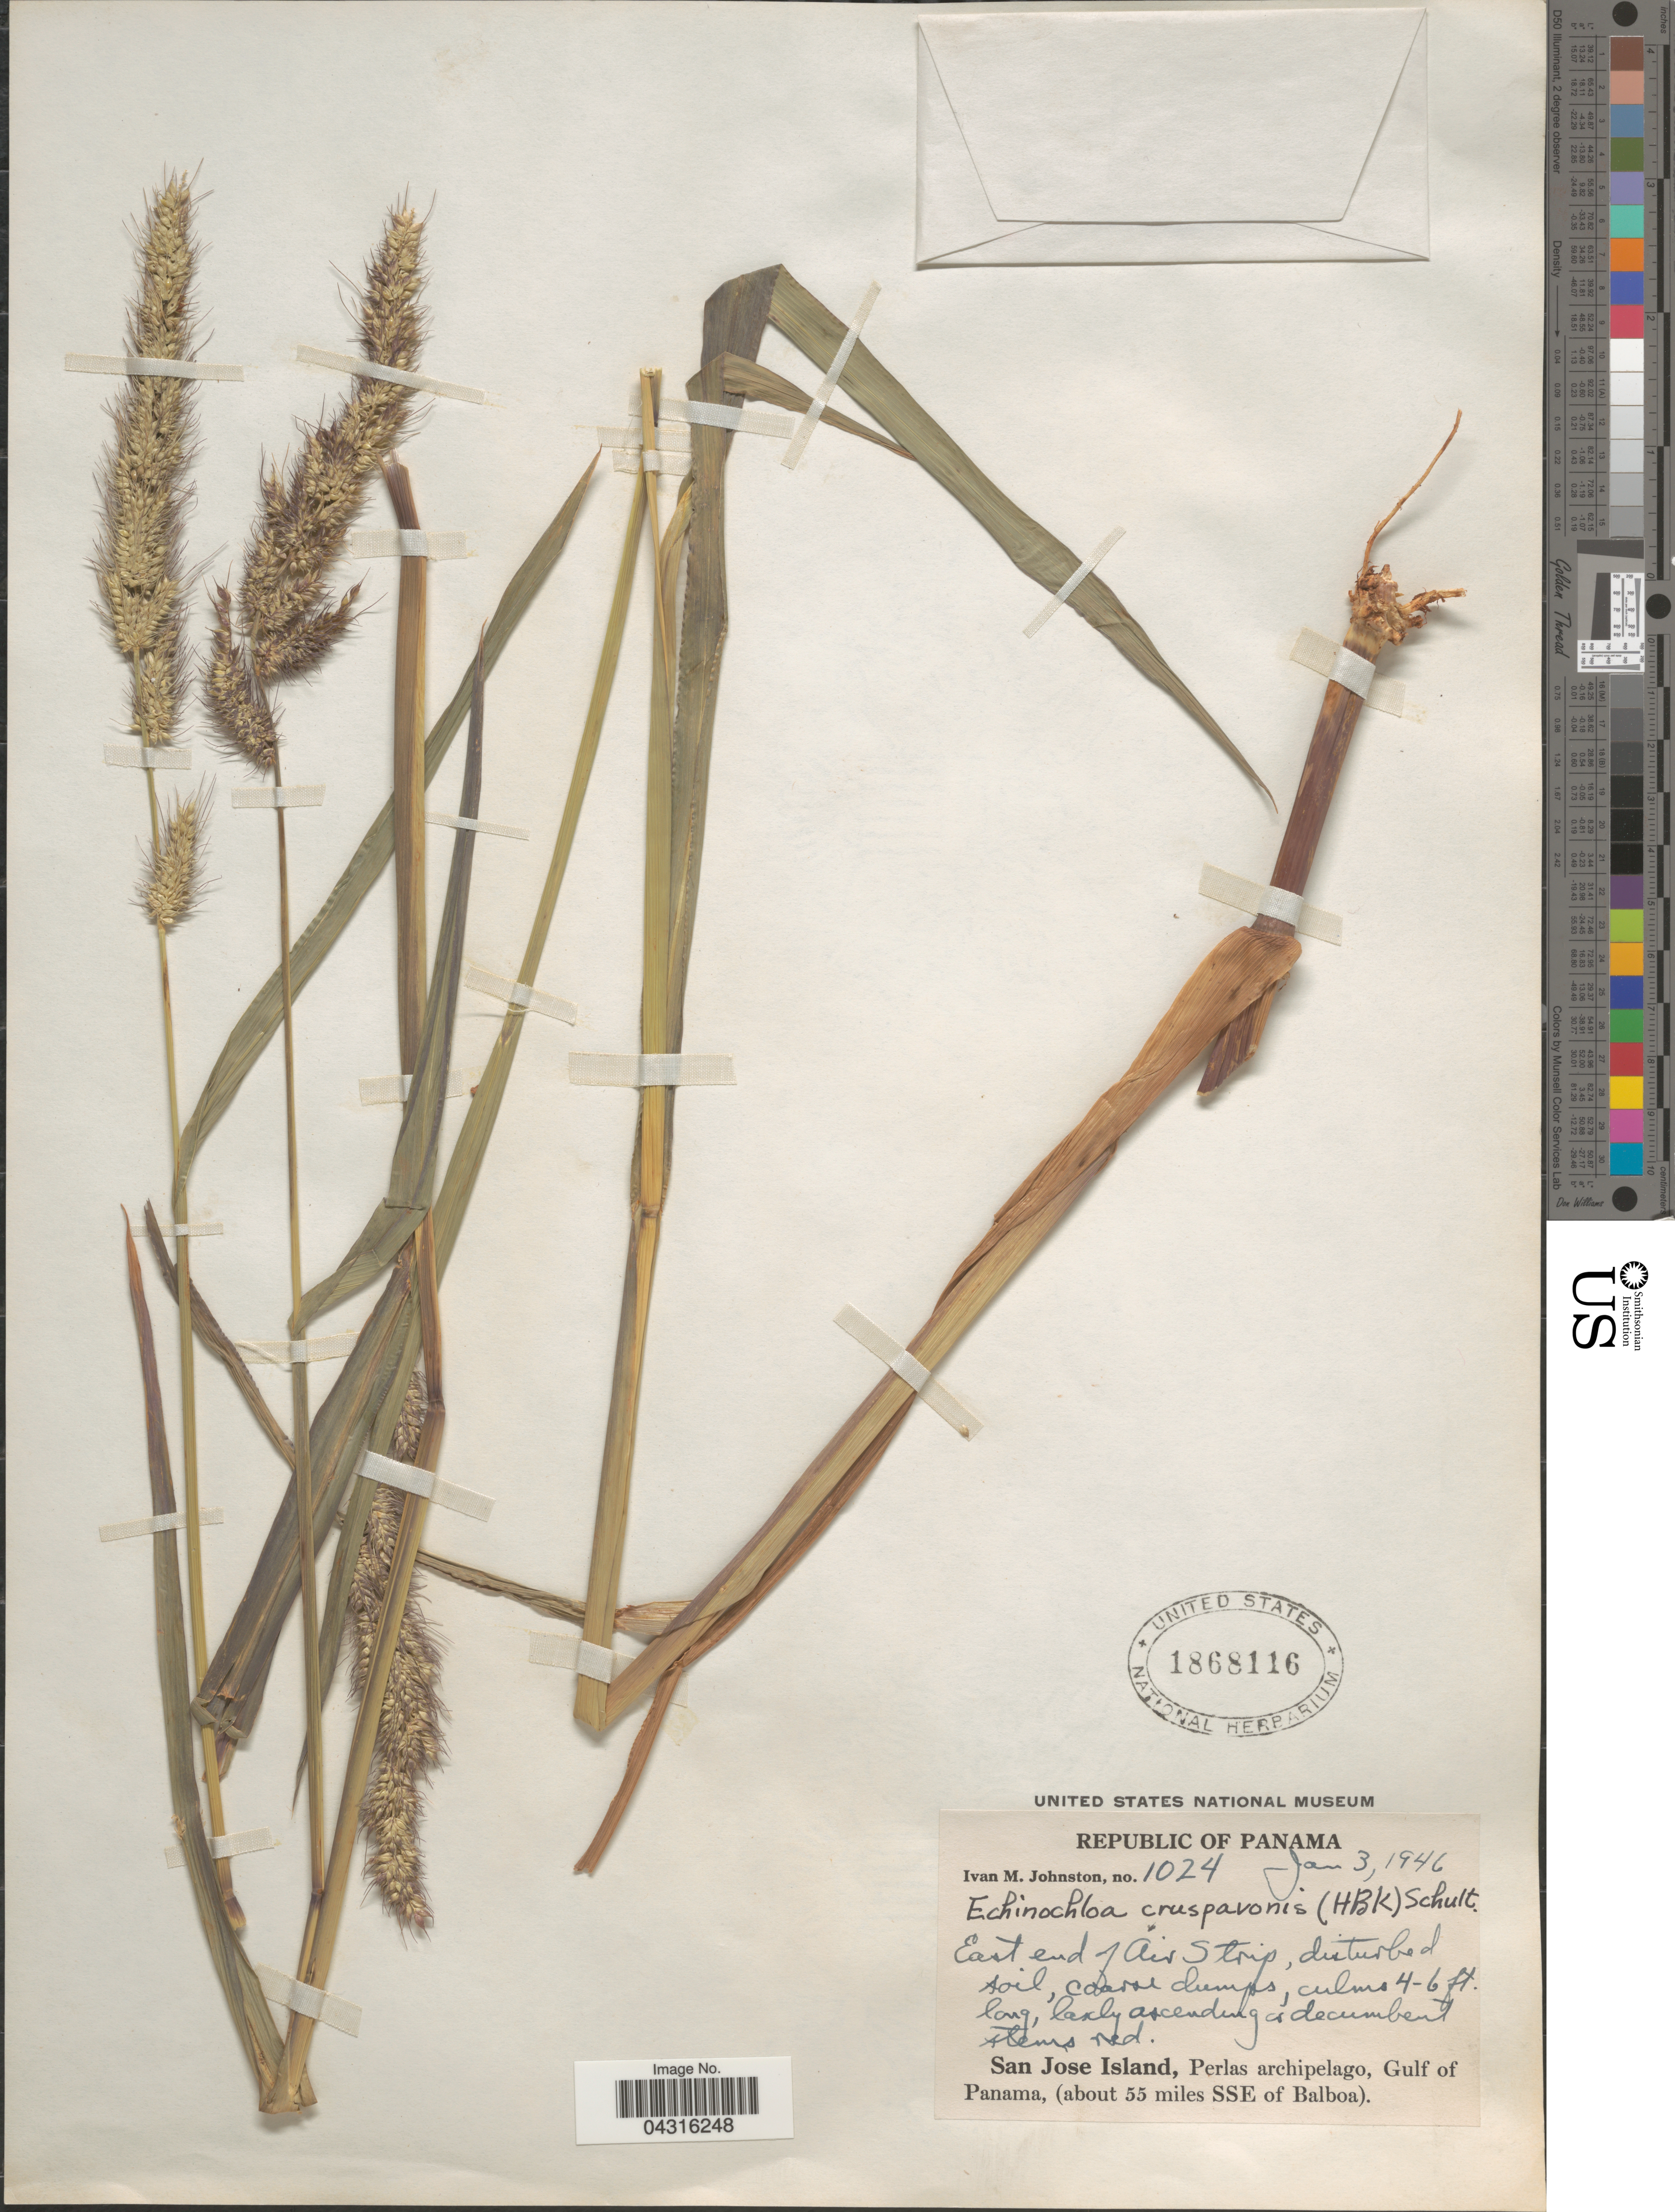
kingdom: Plantae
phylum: Tracheophyta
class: Liliopsida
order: Poales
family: Poaceae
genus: Echinochloa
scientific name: Echinochloa crus-pavonis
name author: (Kunth) Schult.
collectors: I.M. Johnston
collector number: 1024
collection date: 1946-01-03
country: Panama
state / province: Panamá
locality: East end of Air Strip. San Jose Island, Perlas archipelago, Gulf of Panama, (about 55 miles SSE of Balboa).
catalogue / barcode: US 1868116